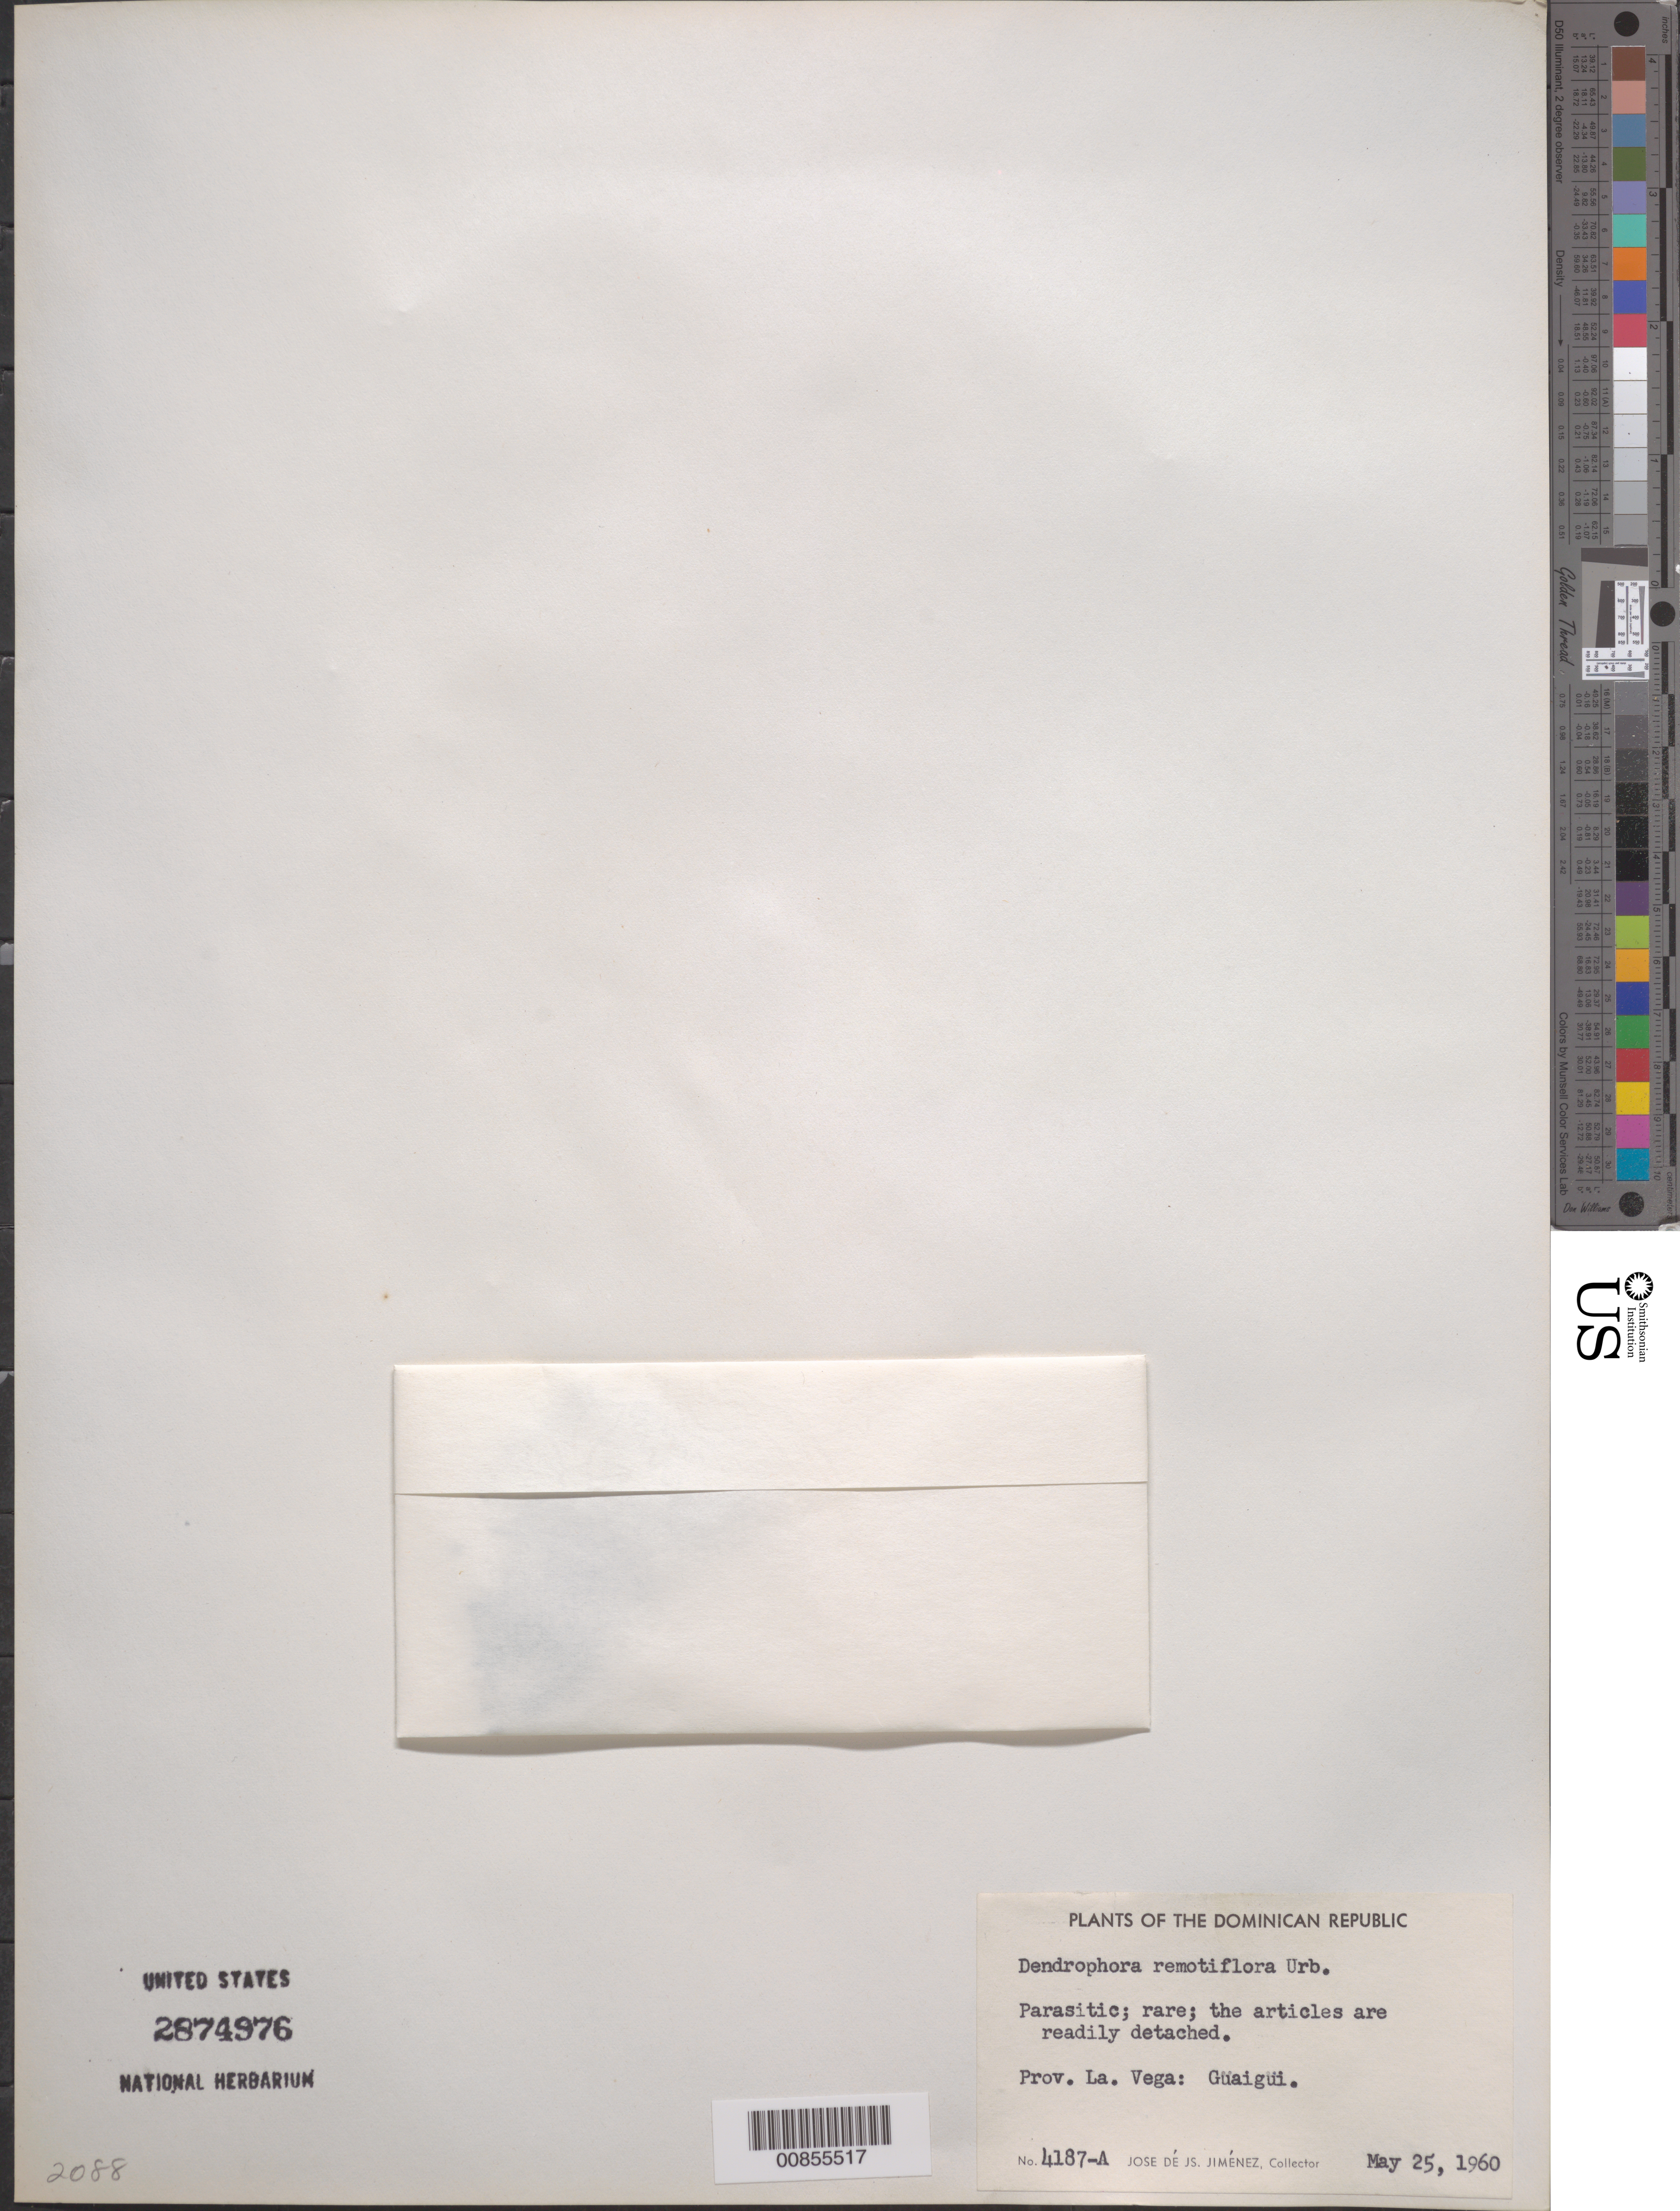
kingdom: Plantae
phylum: Tracheophyta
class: Magnoliopsida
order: Santalales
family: Viscaceae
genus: Dendrophthora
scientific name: Dendrophthora remotiflora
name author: Urb.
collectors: J. J. Jiménez Almonte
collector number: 4187a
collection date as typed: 25 May 1960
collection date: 1960-05-25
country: Dominican Republic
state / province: La Vega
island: Hispaniola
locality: Guaigüi.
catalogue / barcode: US 2874976